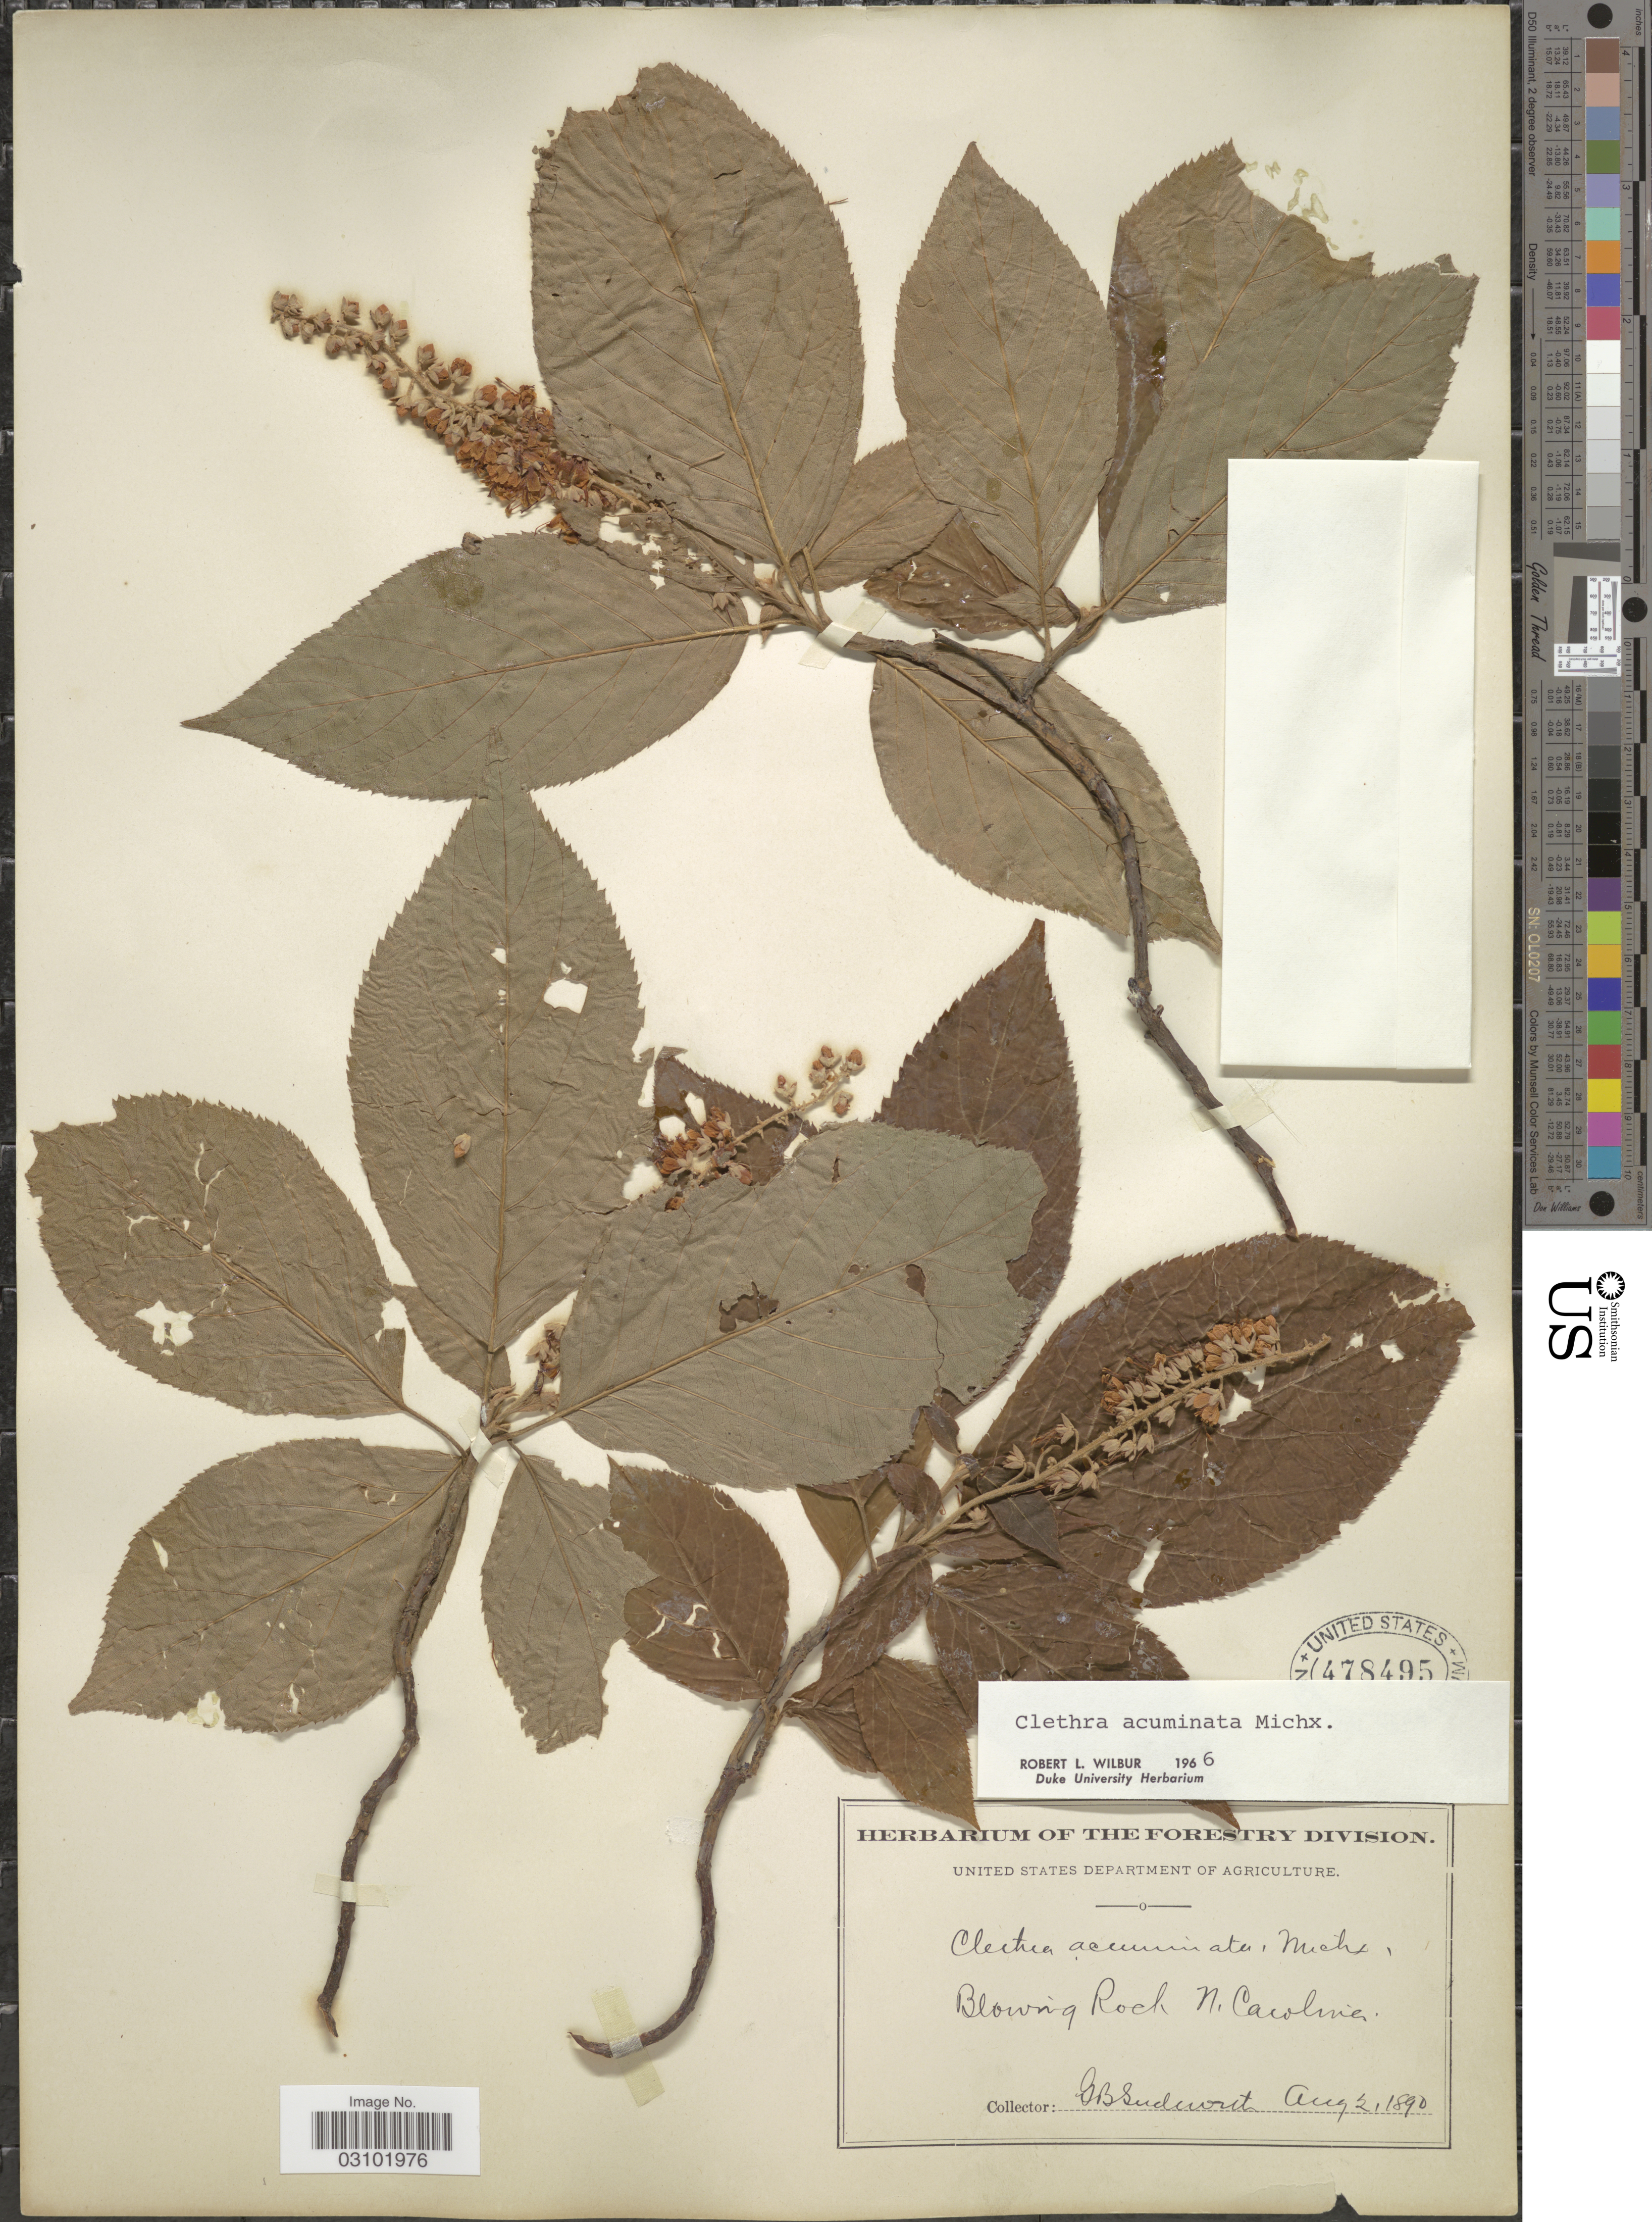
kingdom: Plantae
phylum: Tracheophyta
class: Magnoliopsida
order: Ericales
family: Clethraceae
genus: Clethra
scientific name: Clethra acuminata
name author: Michx.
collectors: G. B. Sudworth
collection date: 1890-08-02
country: United States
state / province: North Carolina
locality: Blowing Rock.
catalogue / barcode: US 478495